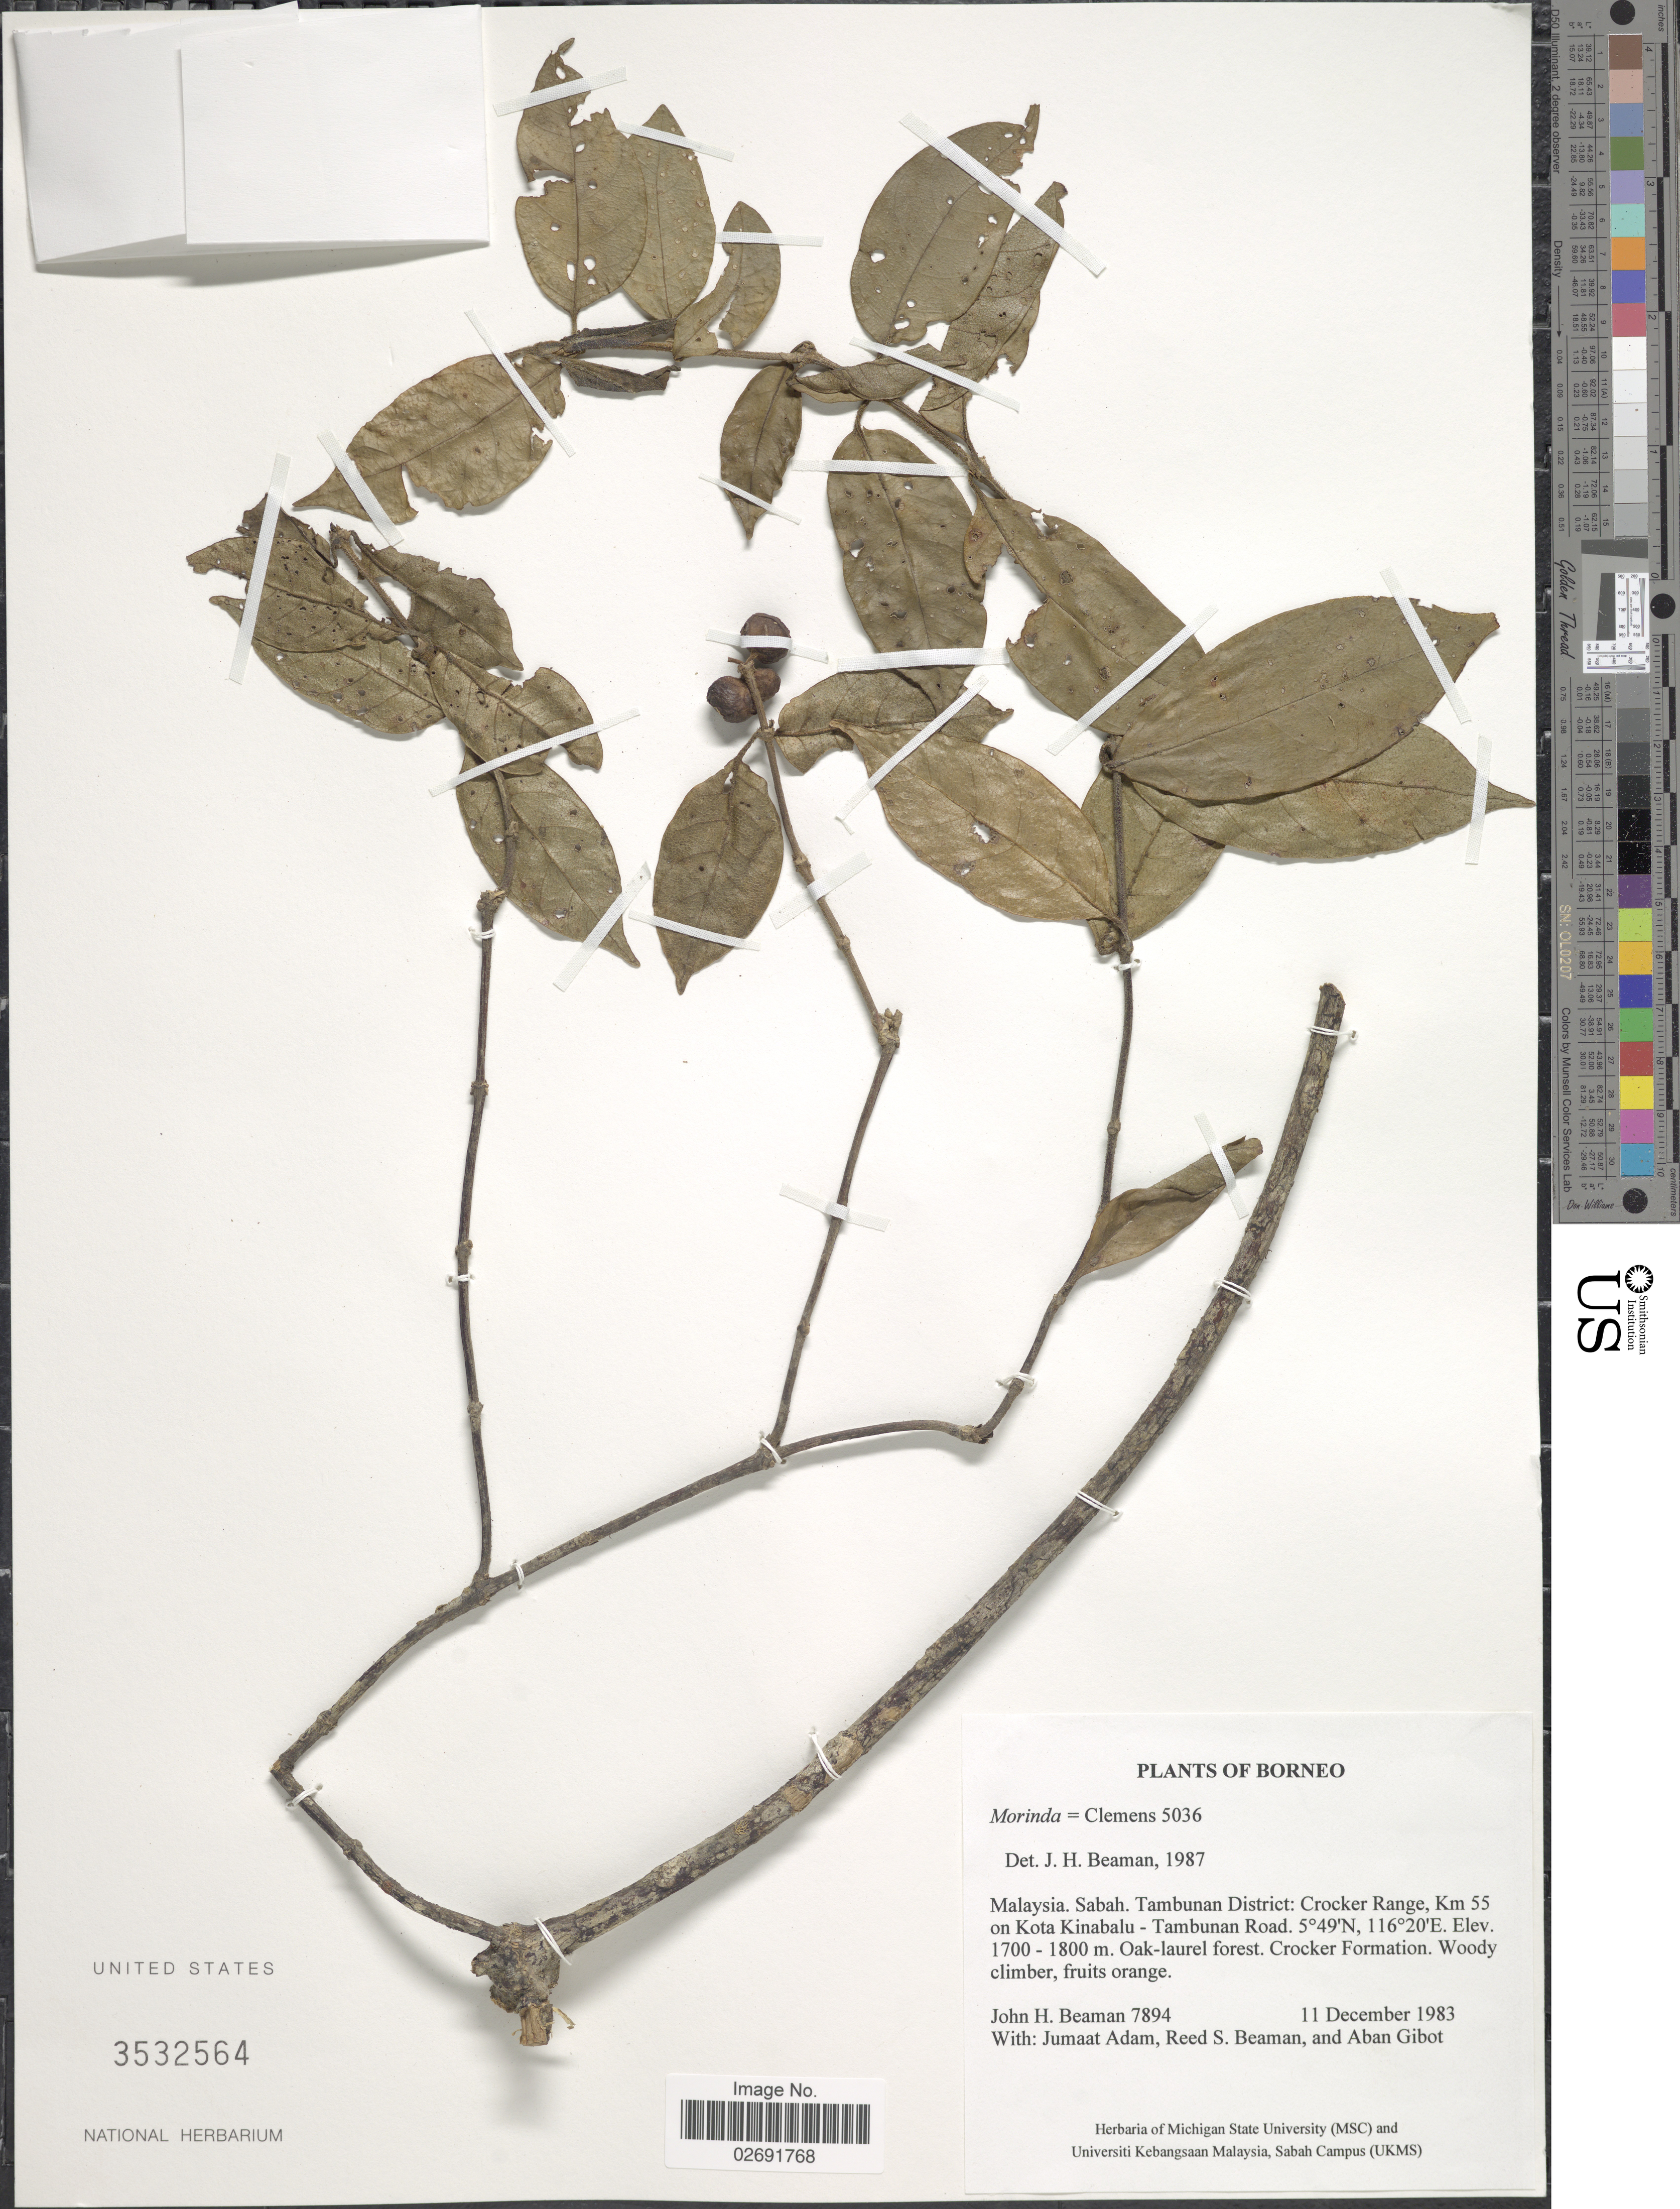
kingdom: Plantae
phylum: Tracheophyta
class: Magnoliopsida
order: Gentianales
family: Rubiaceae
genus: Gynochthodes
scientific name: Gynochthodes sp.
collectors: J. H. Beaman, J. Adam, R. S. Beaman & A. Gibot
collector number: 7894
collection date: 1983-12-11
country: Malaysia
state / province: Sabah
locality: Borneo. Tambunan District: Crocker Range, Km 55 on Kota Kinabalu - Tambunan Road.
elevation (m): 1700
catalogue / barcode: US 3532564